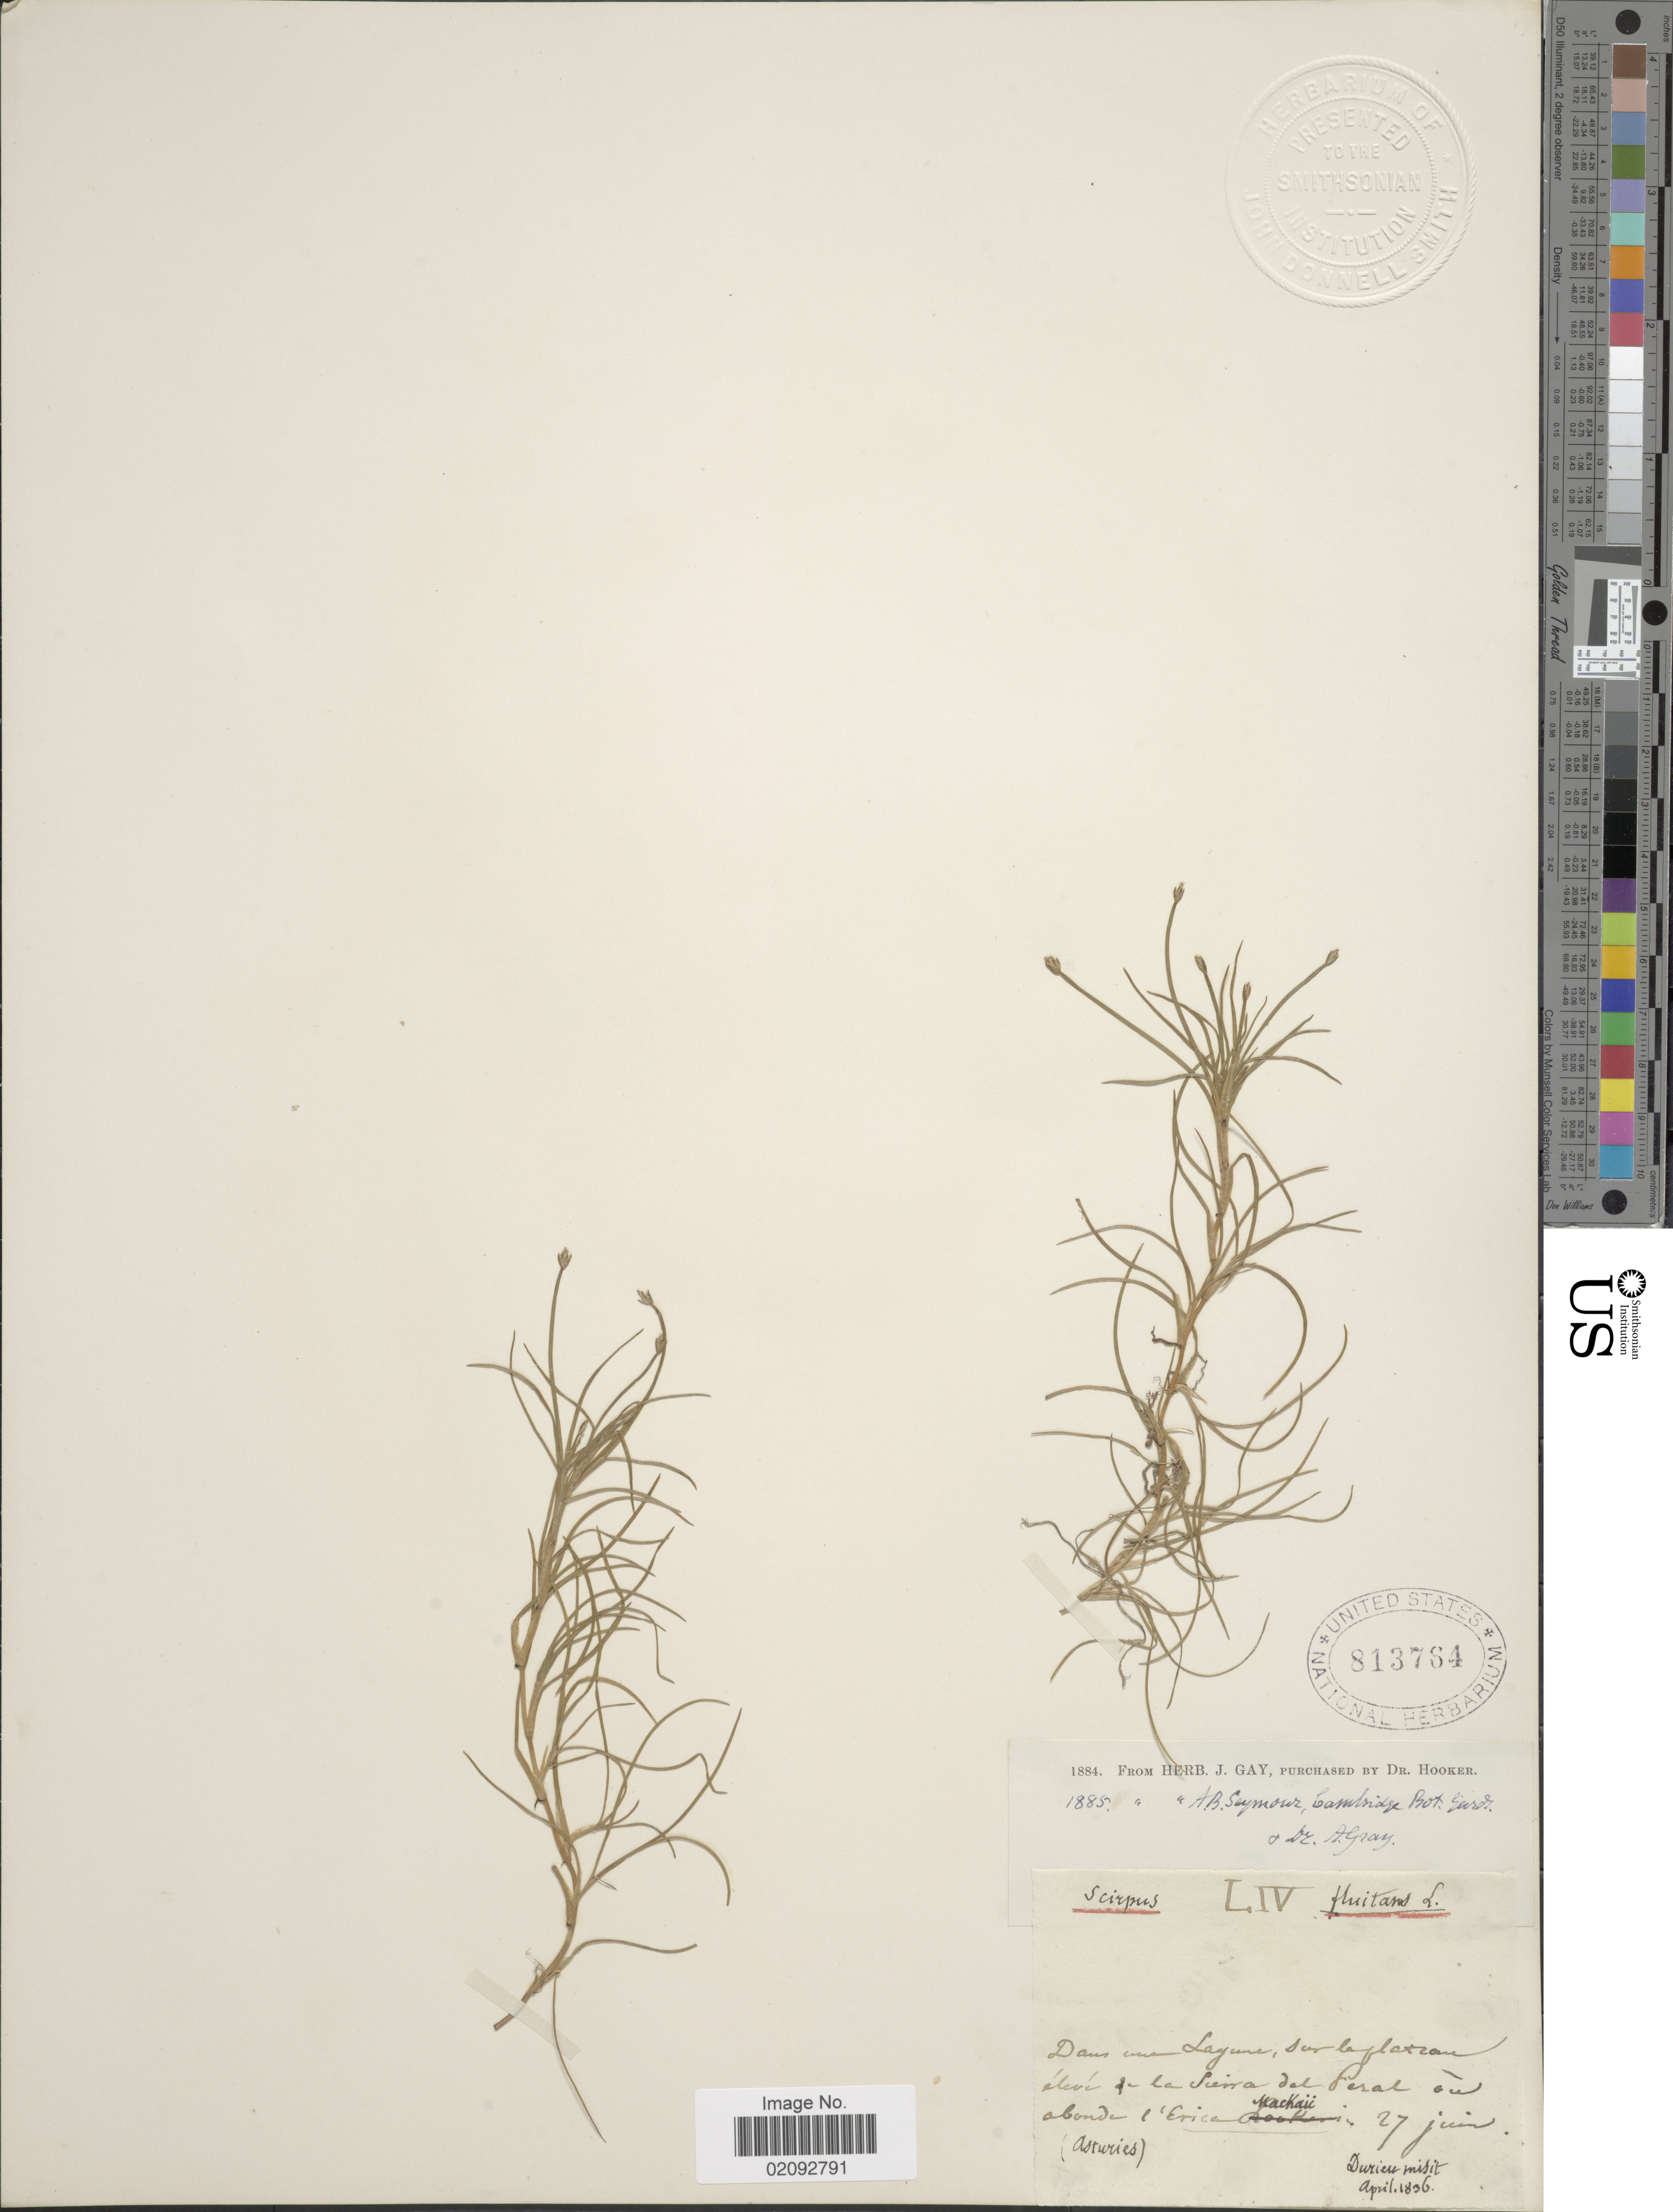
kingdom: Plantae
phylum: Tracheophyta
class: Liliopsida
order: Poales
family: Cyperaceae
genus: Isolepis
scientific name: Isolepis fluitans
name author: (L.) R. Br.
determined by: Strong, Mark T., (BOT), Smithsonian Institution - National Museum of Natural History (UNITED STATES)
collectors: Durieu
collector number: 4?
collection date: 1836-04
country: Spain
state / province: Principado de Asturias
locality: Dans au Lagune, sur la plateau, de la Sierra del Peral au abonde l'Erica Mackaii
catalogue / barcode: US 813764